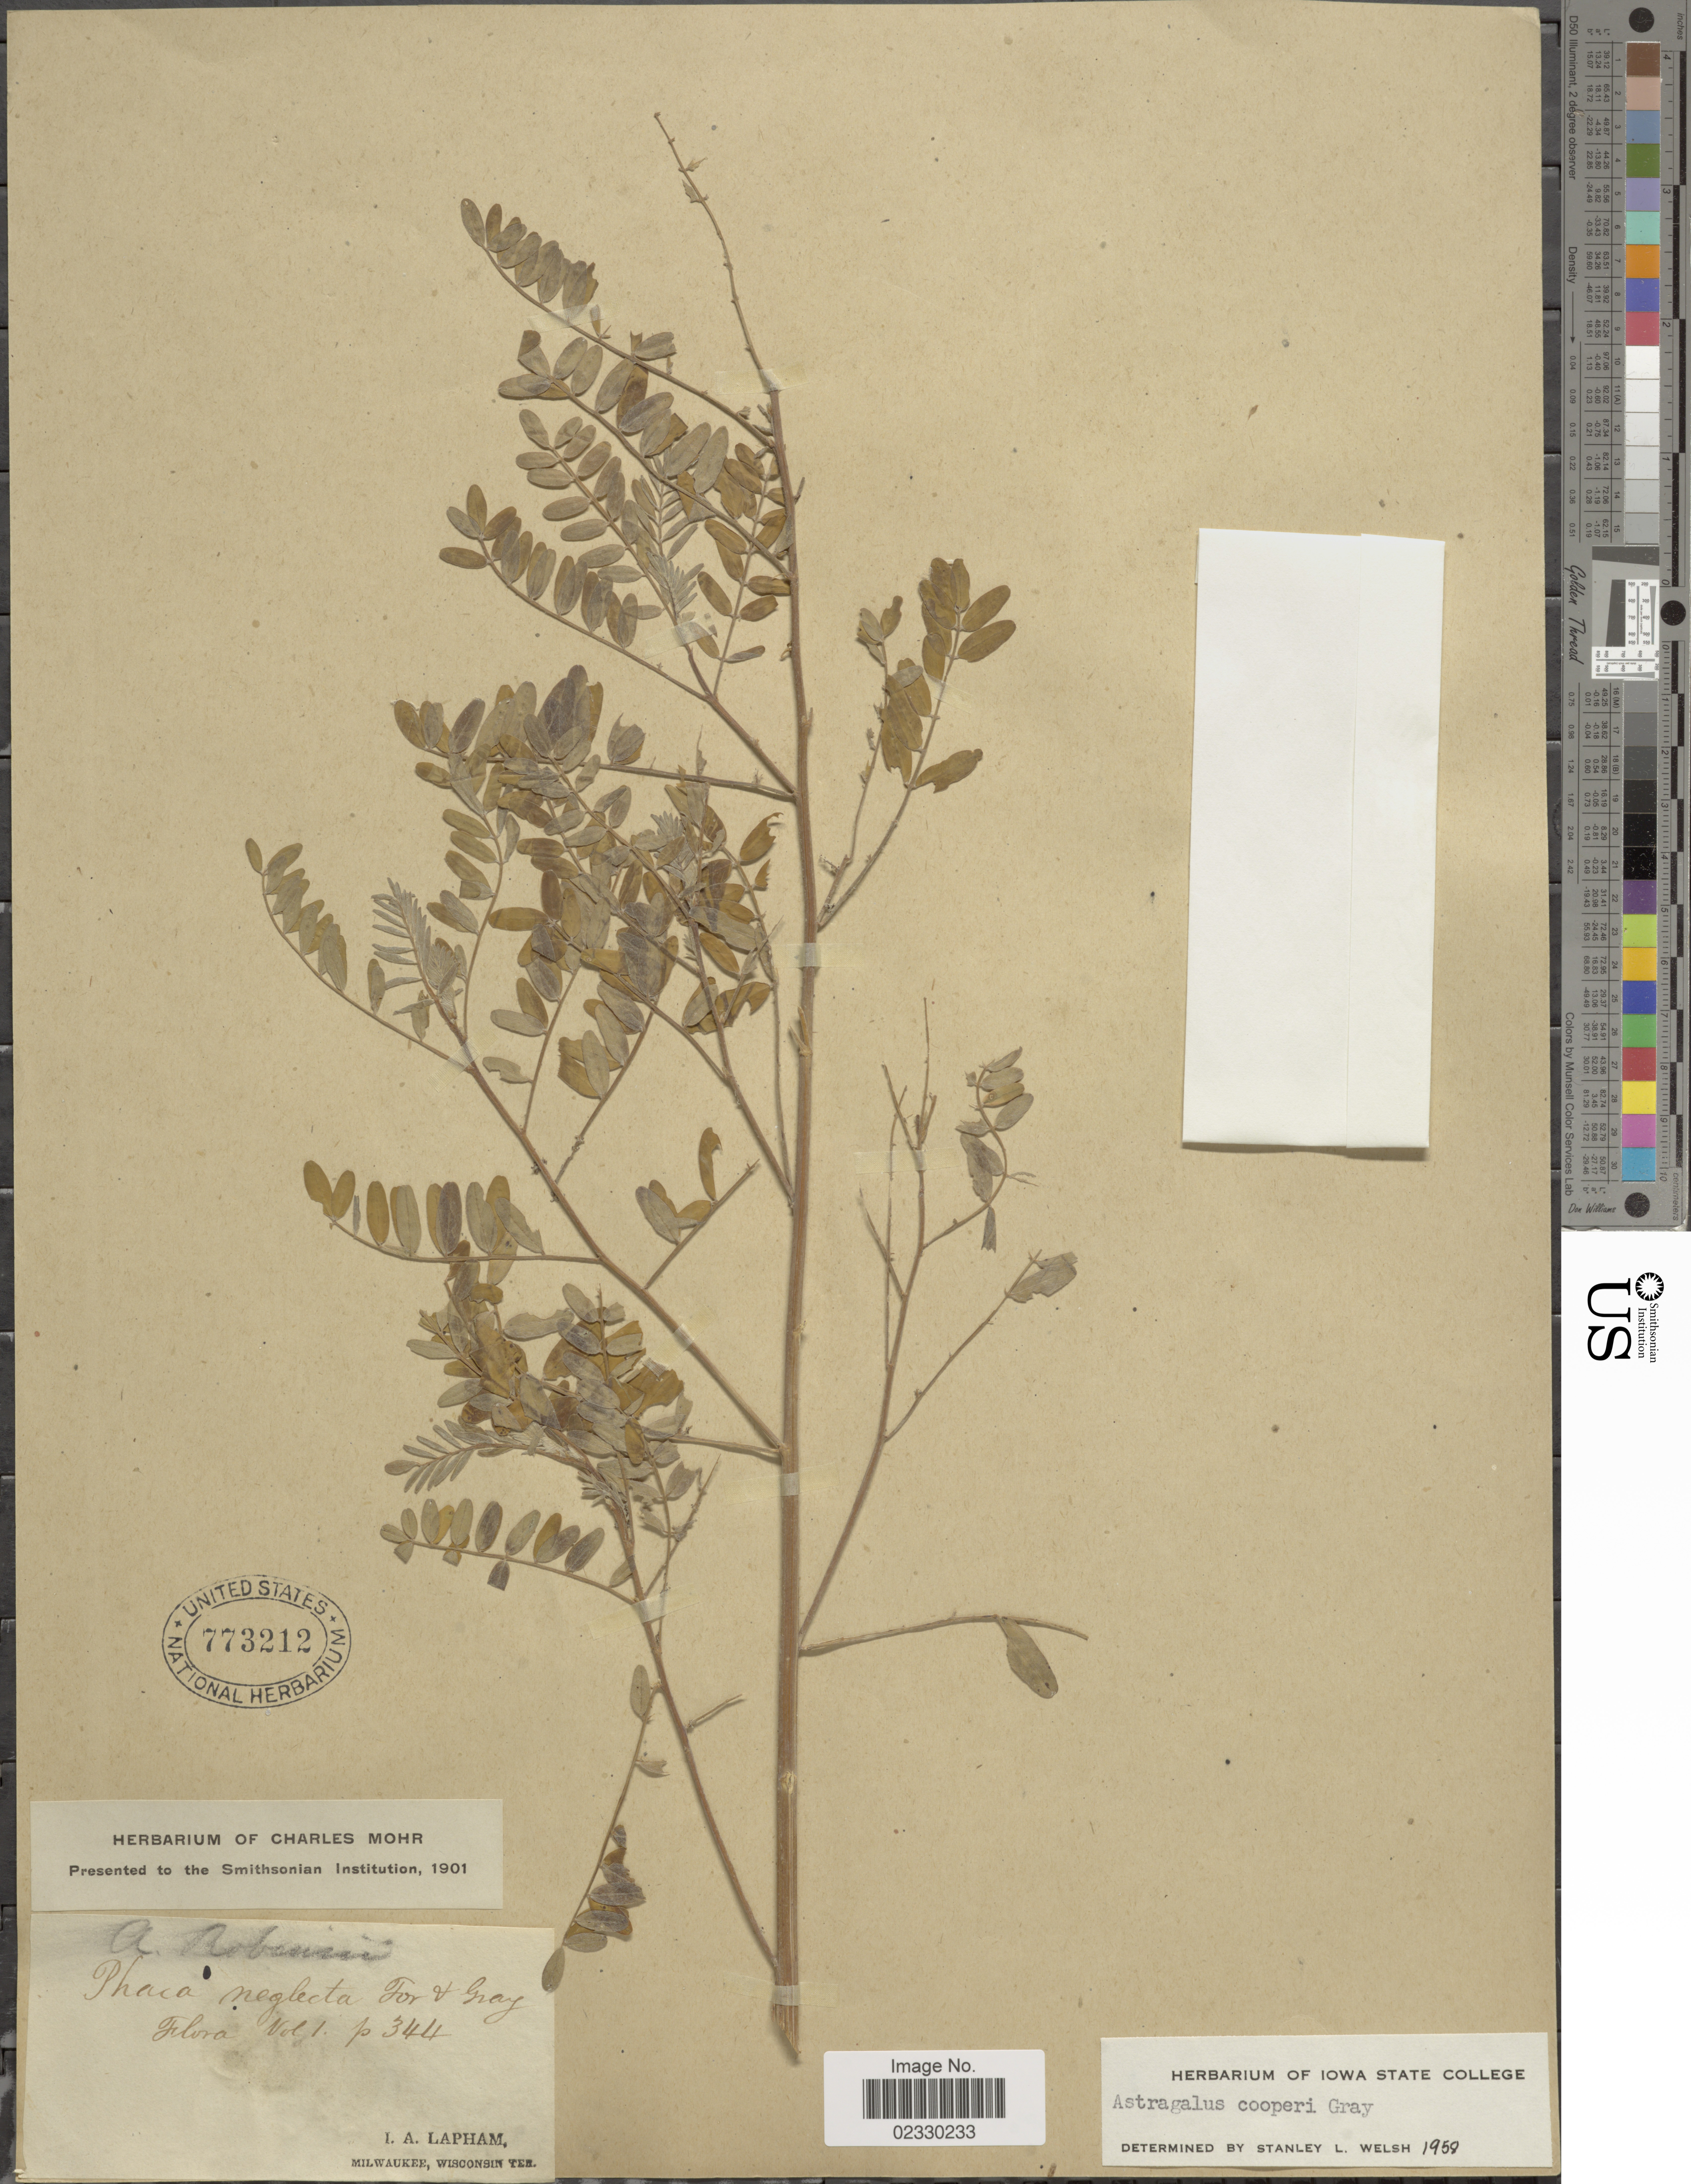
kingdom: Plantae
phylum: Tracheophyta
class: Magnoliopsida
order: Fabales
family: Fabaceae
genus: Astragalus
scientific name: Astragalus cooperi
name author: A. Gray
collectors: I. Lapham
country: United States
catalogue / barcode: US 773212